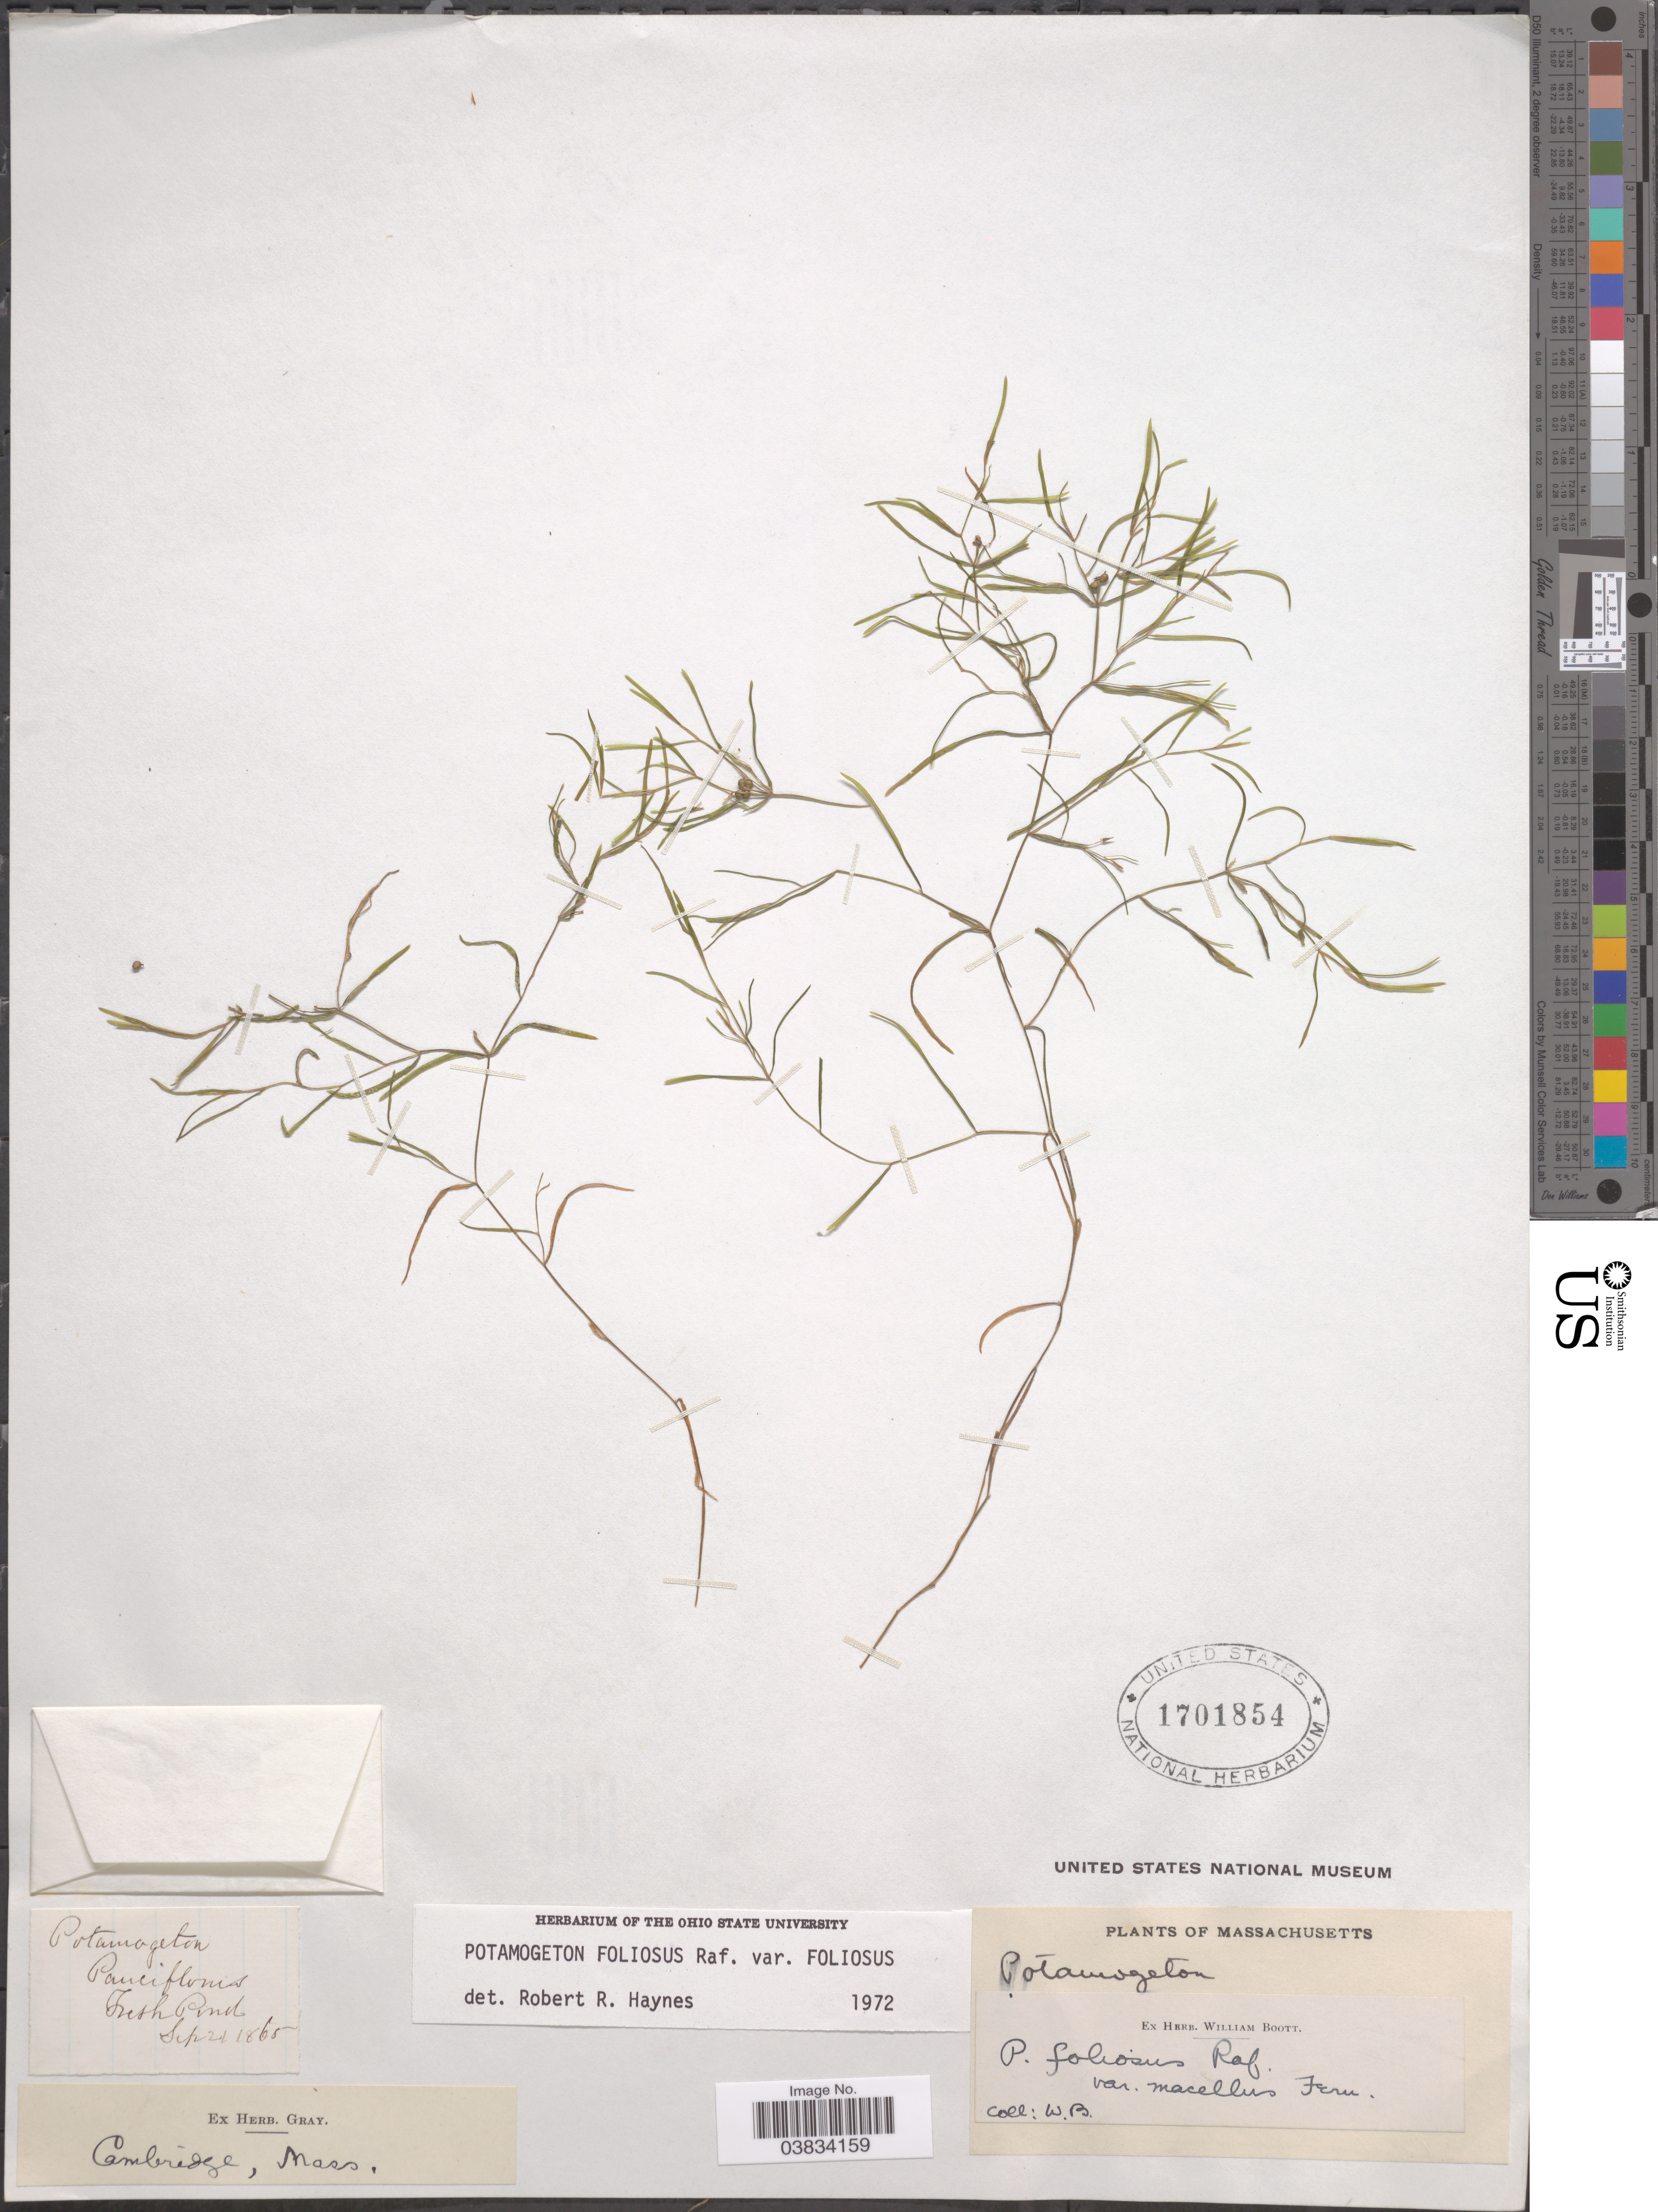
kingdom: Plantae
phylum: Tracheophyta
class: Liliopsida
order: Alismatales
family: Potamogetonaceae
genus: Potamogeton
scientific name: Potamogeton foliosus var. foliosus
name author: Raf.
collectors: W. Boott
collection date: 1865-09-21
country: United States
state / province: Massachusetts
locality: Fresh Pond, Cambridge.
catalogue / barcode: US 1701854